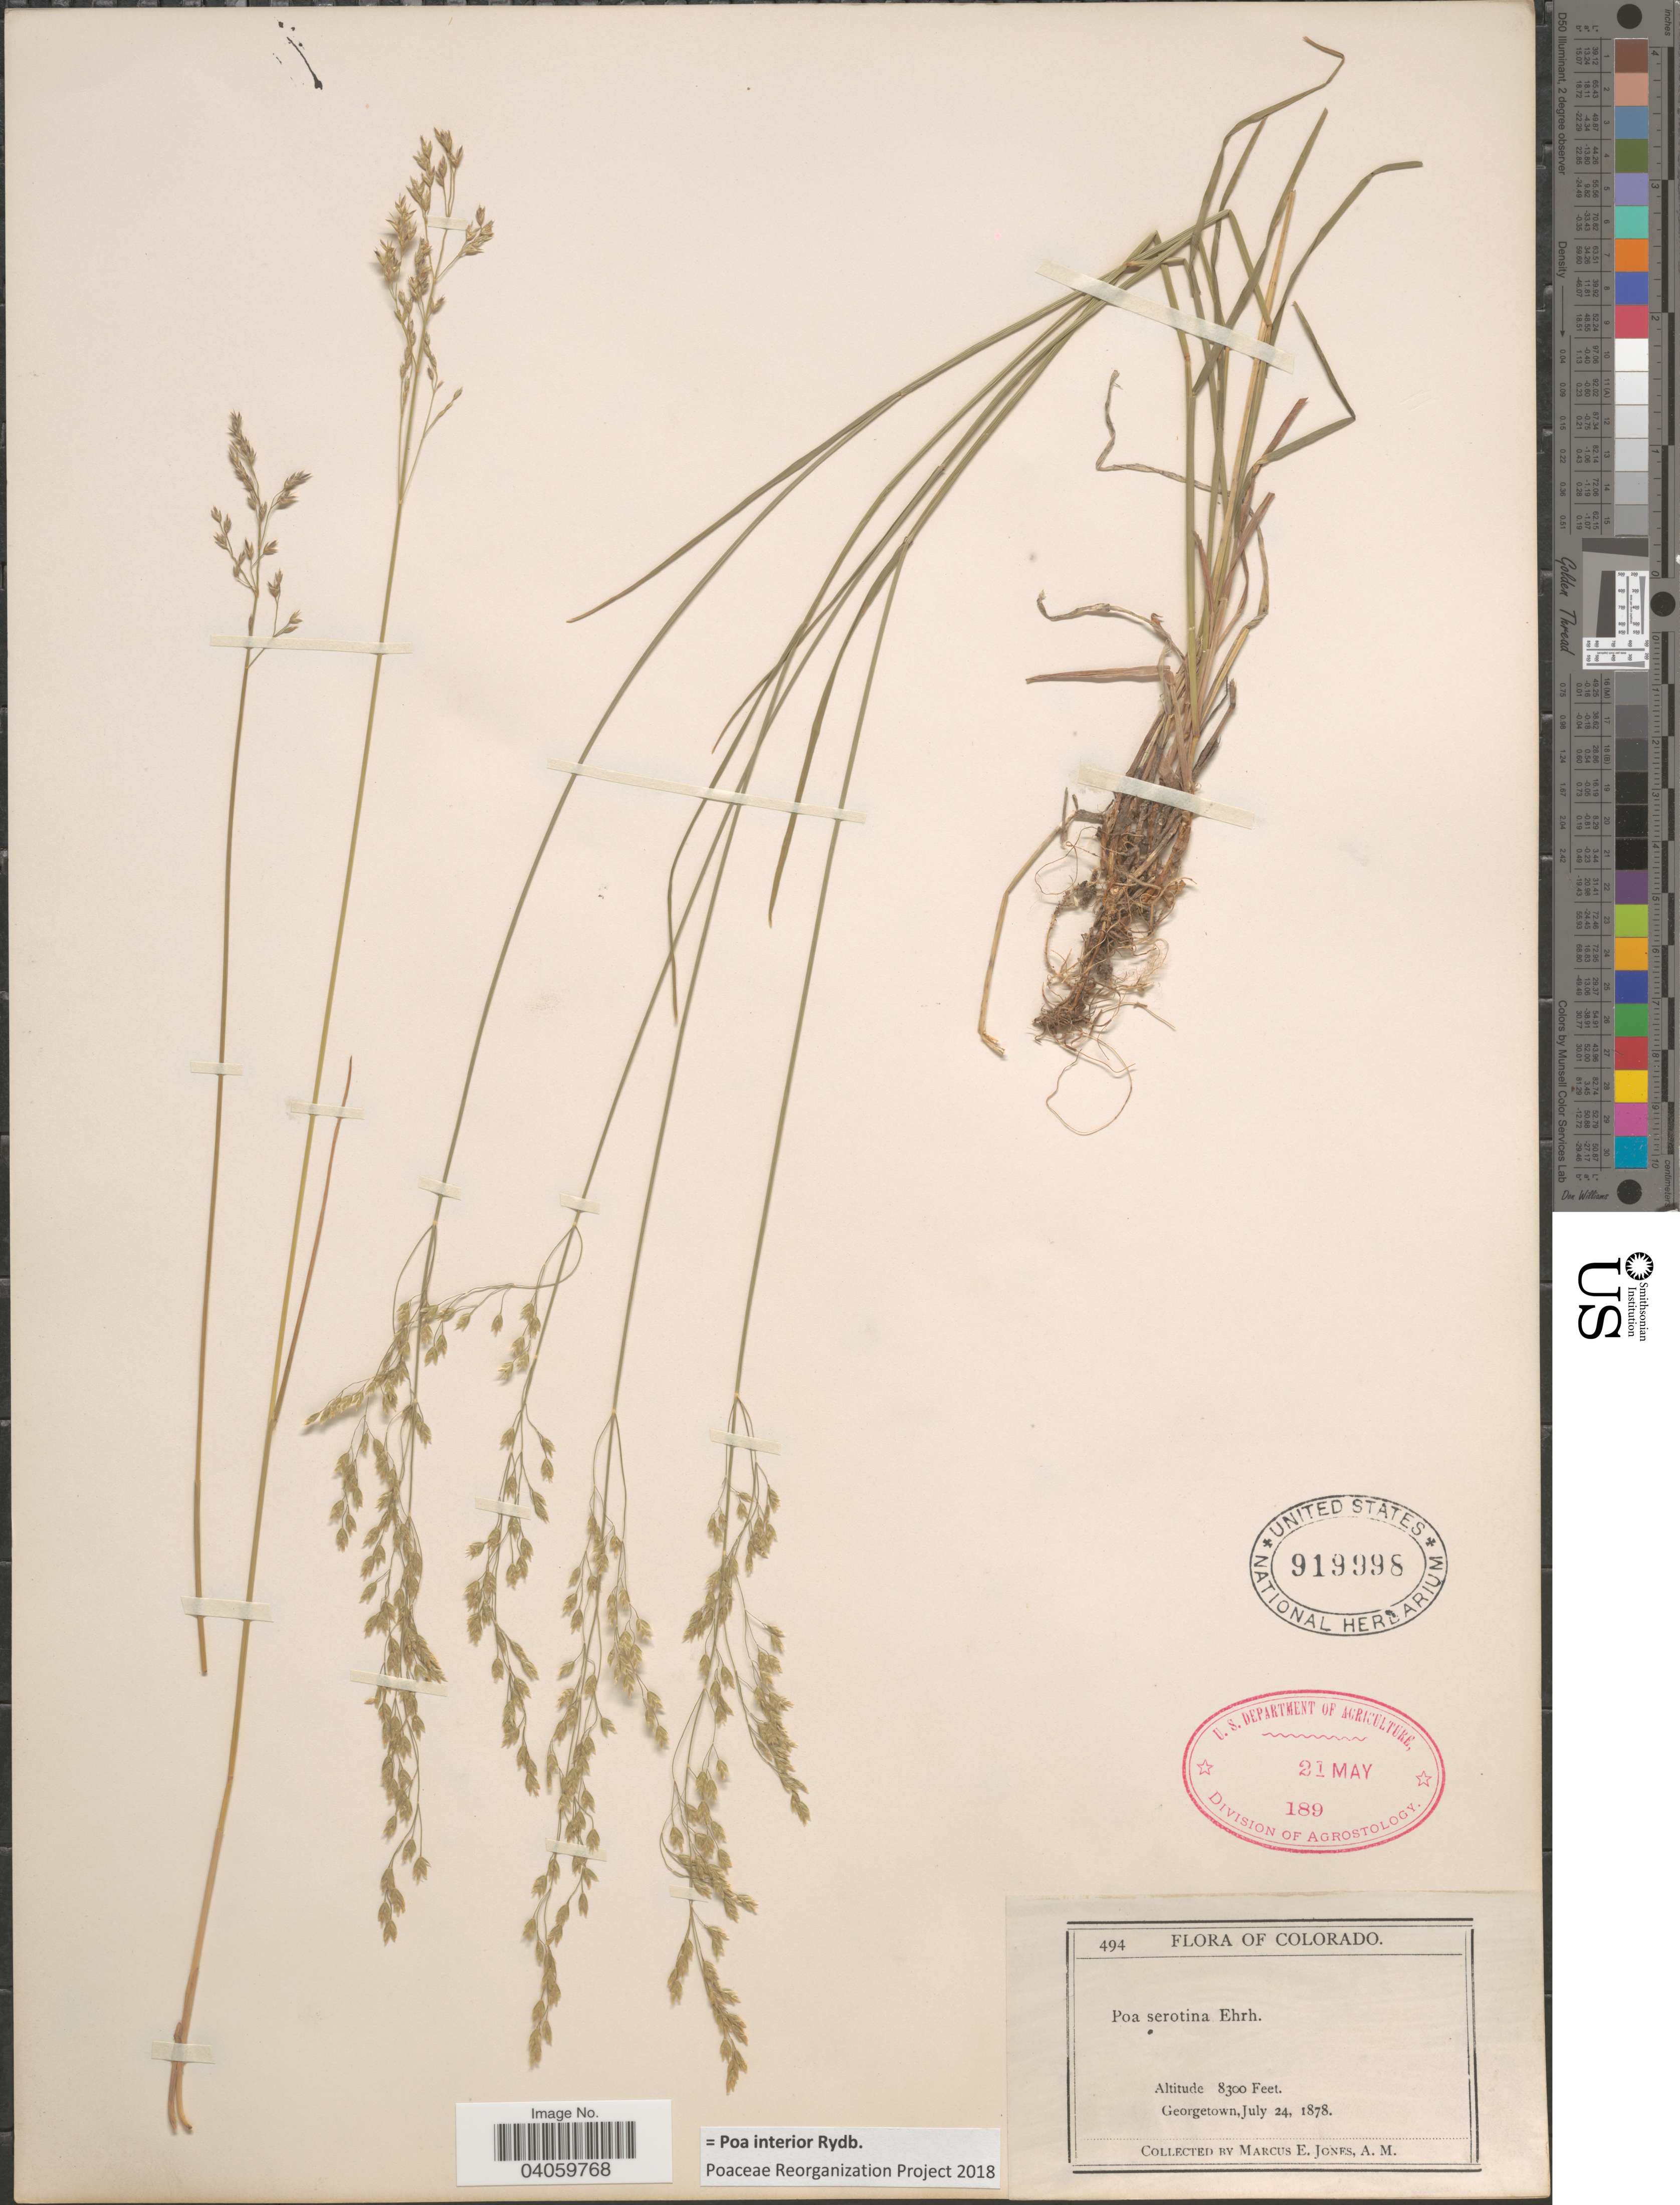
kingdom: Plantae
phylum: Tracheophyta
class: Liliopsida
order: Poales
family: Poaceae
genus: Poa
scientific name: Poa interior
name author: Rydb.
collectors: M. E. Jones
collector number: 494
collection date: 1878-07-24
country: United States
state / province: Colorado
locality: Georgetown.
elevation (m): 2530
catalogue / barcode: US 919998